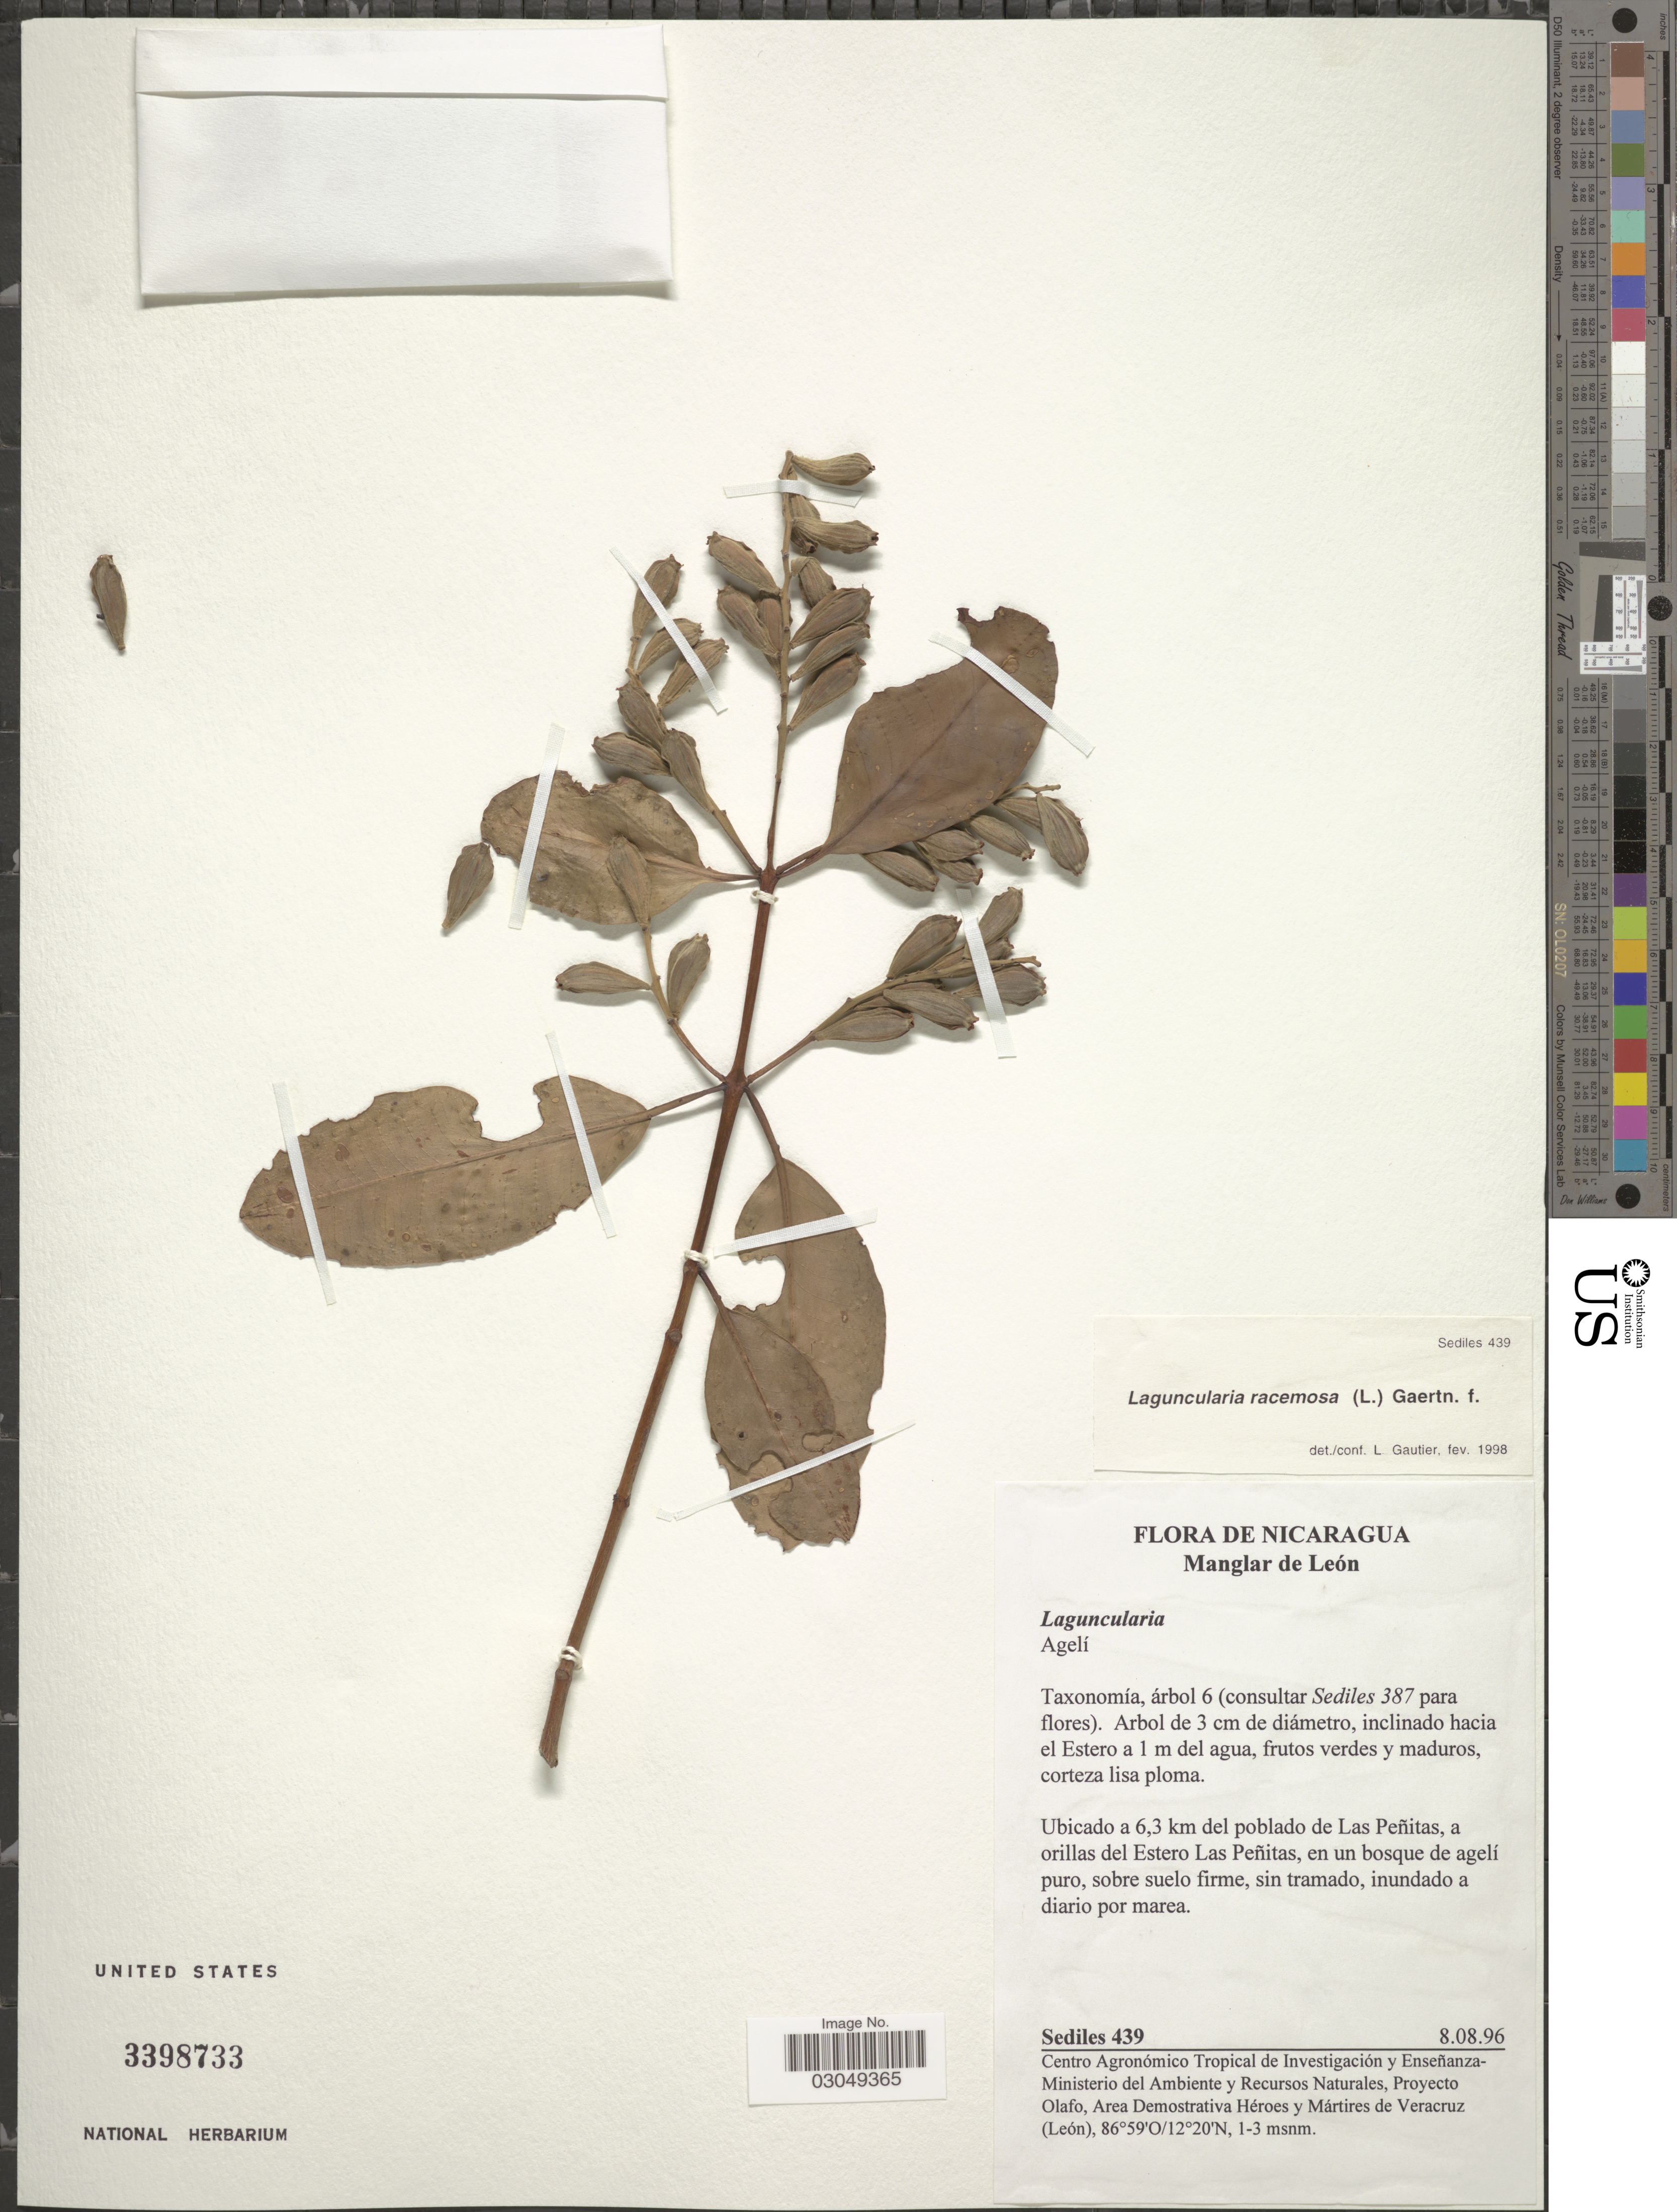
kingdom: Plantae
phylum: Tracheophyta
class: Magnoliopsida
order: Myrtales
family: Combretaceae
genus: Laguncularia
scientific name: Laguncularia racemosa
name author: (L.) C.F. Gaertn.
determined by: Gautier, L.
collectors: Sediles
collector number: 439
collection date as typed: Transcribed d/m/y: 8/8/96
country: Nicaragua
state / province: Leon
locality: Manglar de León. Ubicado a 6,3 km del poblado de Las Peñitas, a orillas del Estero Las Peñitas.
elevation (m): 1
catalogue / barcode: US 3398733